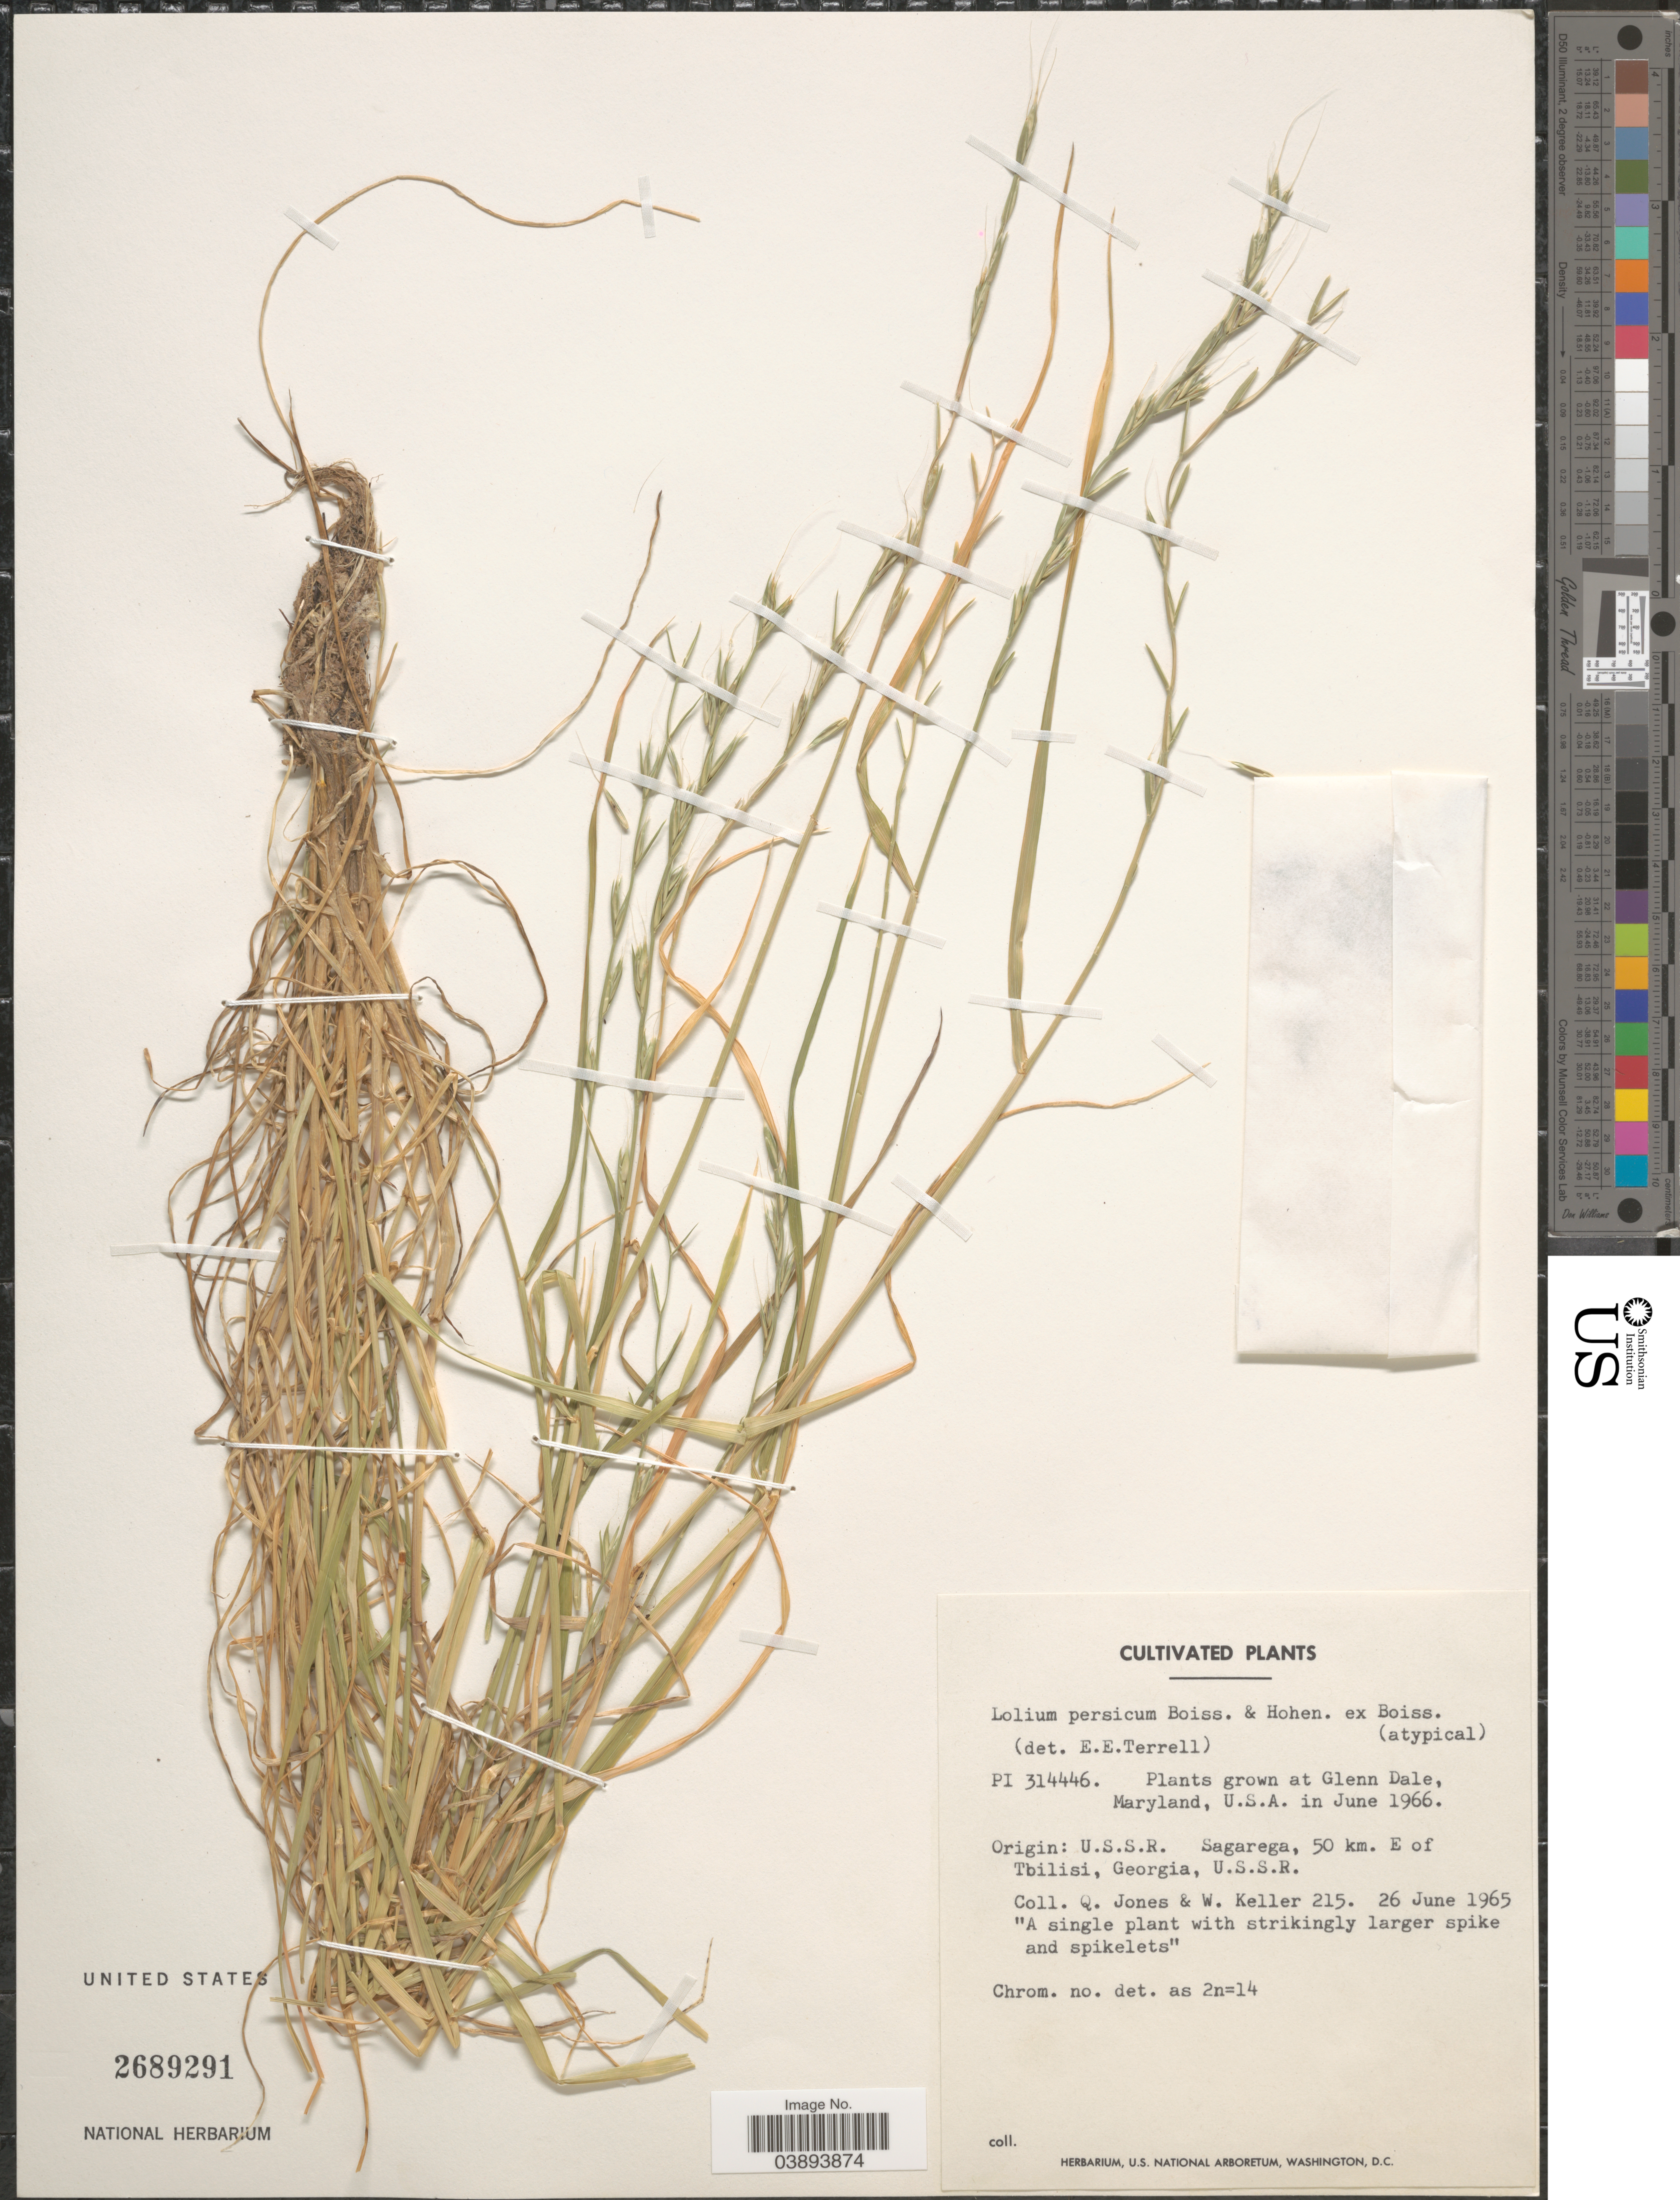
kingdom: Plantae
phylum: Tracheophyta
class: Liliopsida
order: Poales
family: Poaceae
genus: Lolium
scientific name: Lolium persicum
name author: Boiss. & Hohen.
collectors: Q. Jones & W. Keller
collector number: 215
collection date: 1965-06-26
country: United States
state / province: Maryland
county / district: Prince George's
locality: At Glenn Dale.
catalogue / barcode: US 2689291